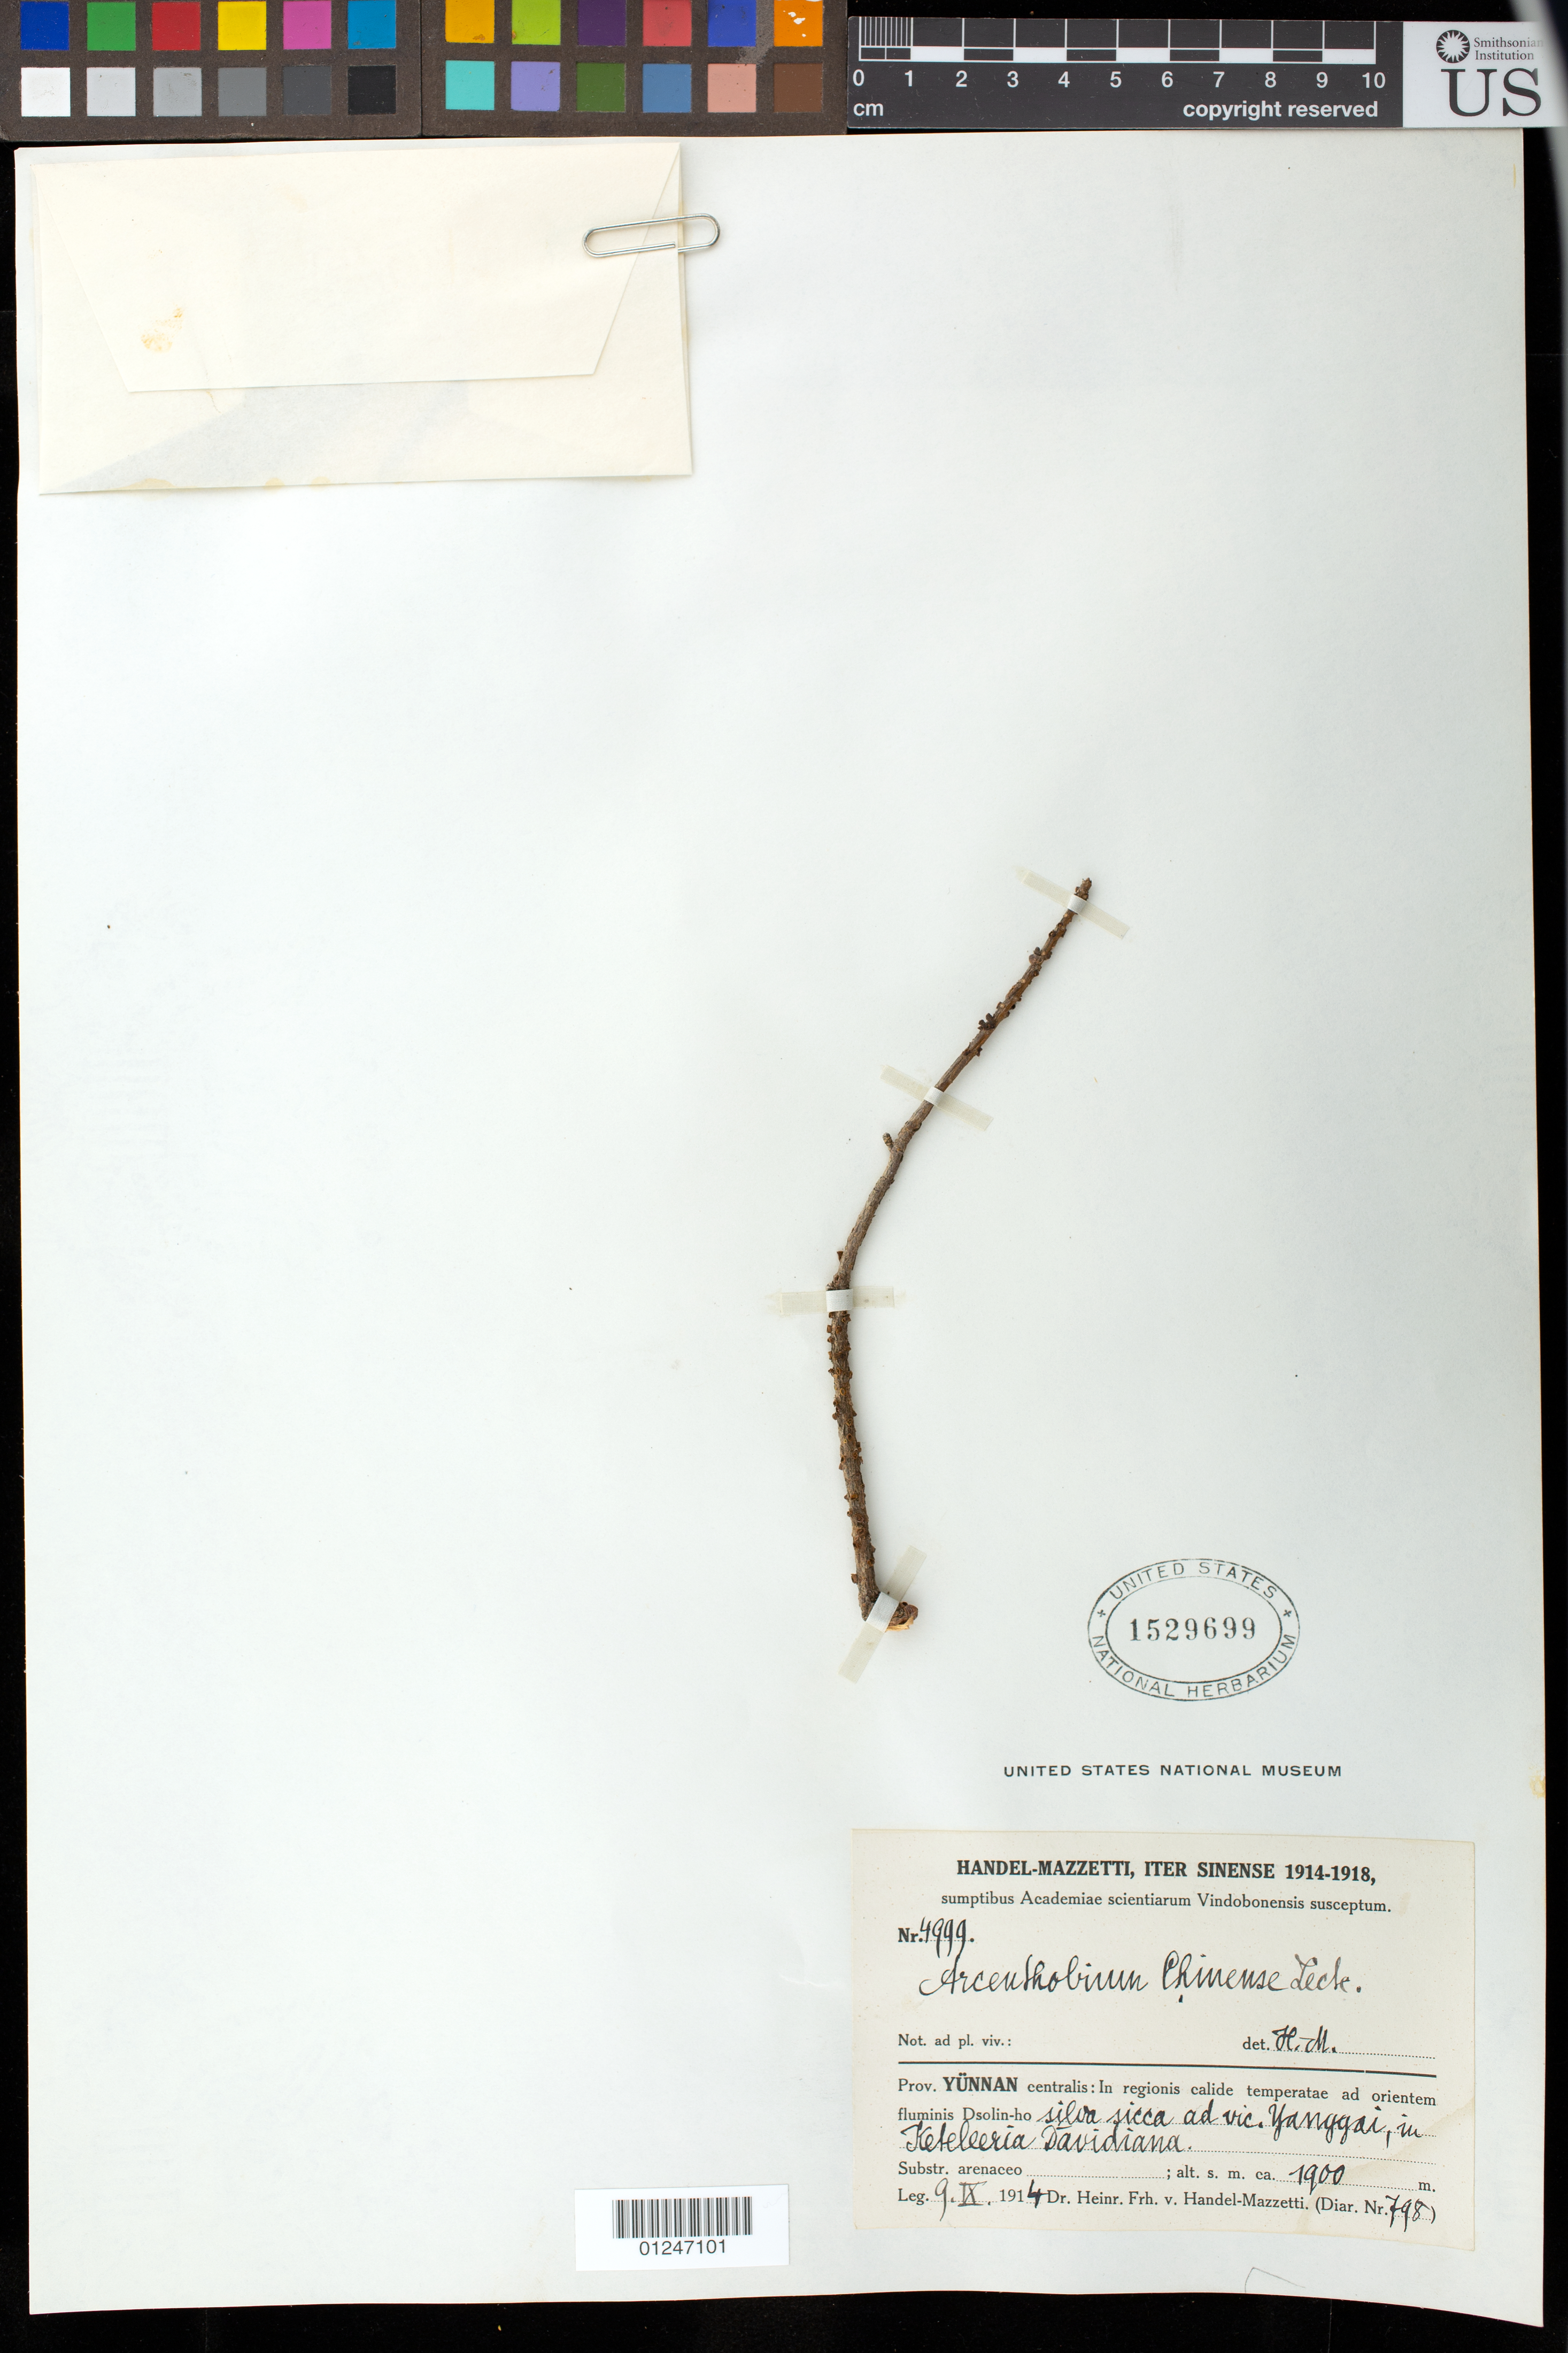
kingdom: Plantae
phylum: Tracheophyta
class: Magnoliopsida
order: Santalales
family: Viscaceae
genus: Arceuthobium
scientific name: Arceuthobium chinense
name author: Lecomte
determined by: Handel-Mazzetti, Heinrich R. E.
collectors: H. Handel-Mazzetti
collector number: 798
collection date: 1914-09-09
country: China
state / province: Yunnan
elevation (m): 1900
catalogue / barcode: US 1529699